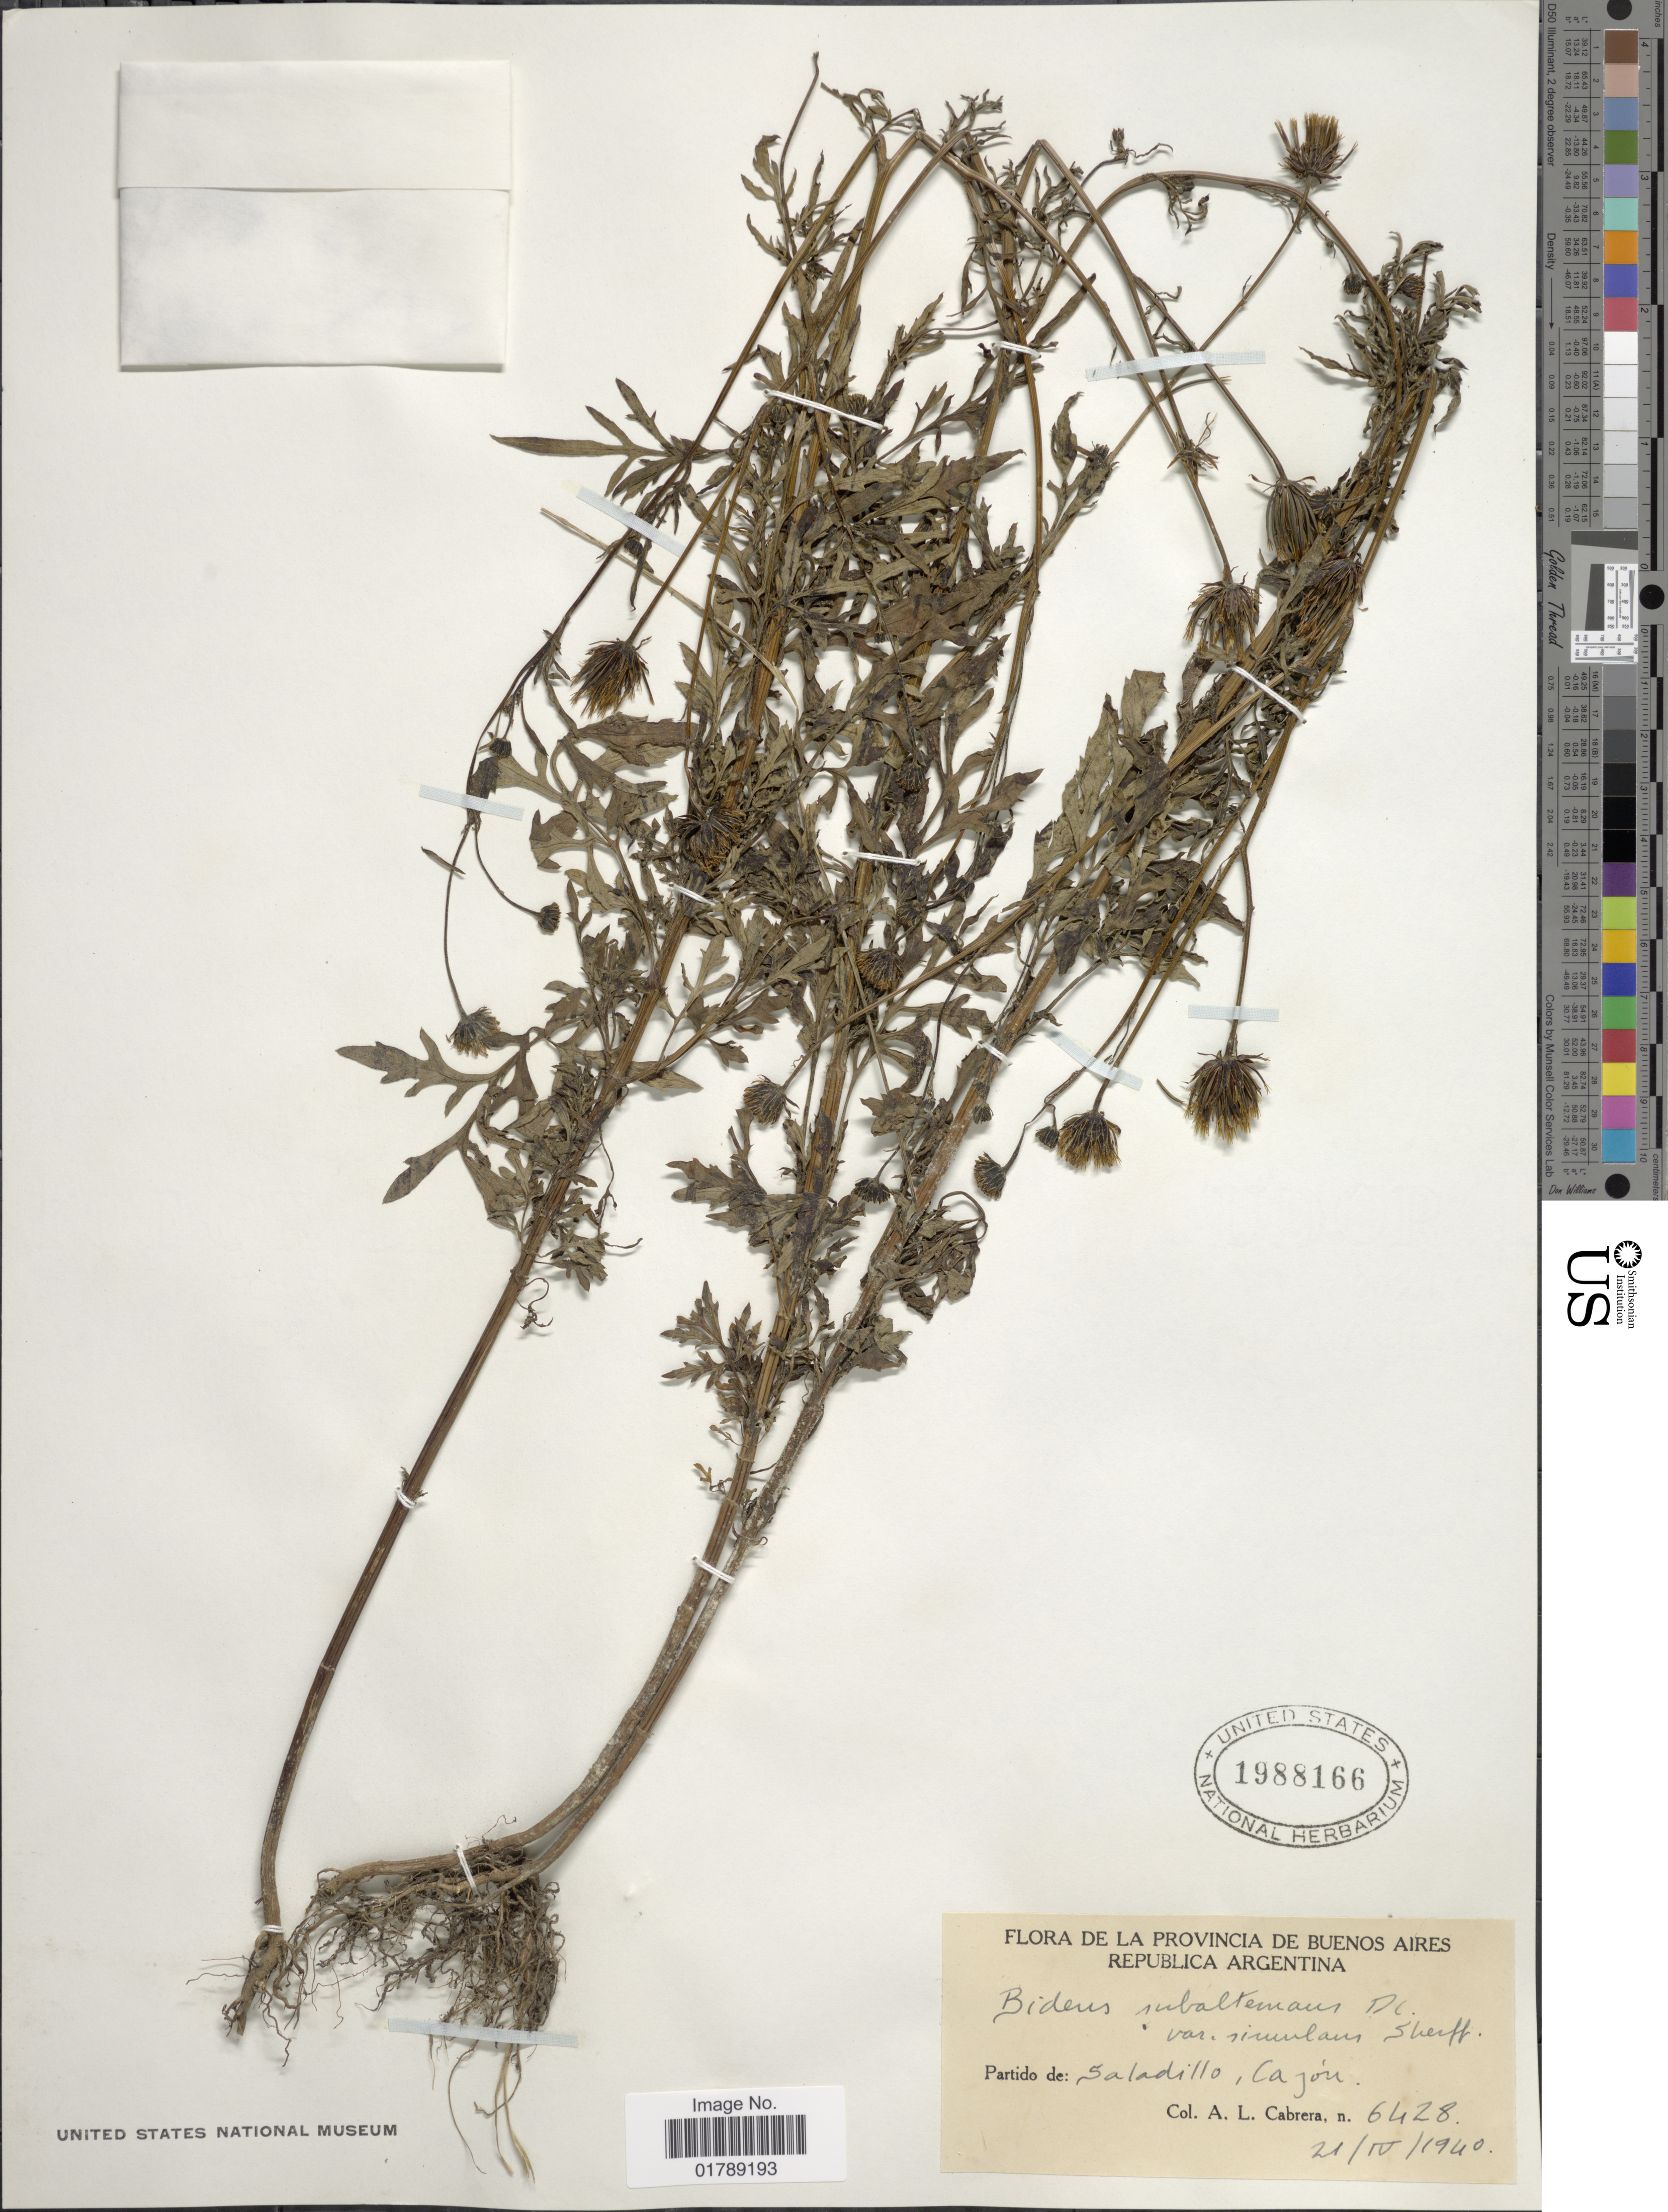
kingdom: Plantae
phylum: Tracheophyta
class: Magnoliopsida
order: Asterales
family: Asteraceae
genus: Bidens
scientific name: Bidens subalternans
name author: DC.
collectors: A. L. Cabrera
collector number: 6428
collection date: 1940-04-21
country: Argentina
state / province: Buenos Aires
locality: Partido de: Saladillo, Cajón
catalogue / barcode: US 1988166